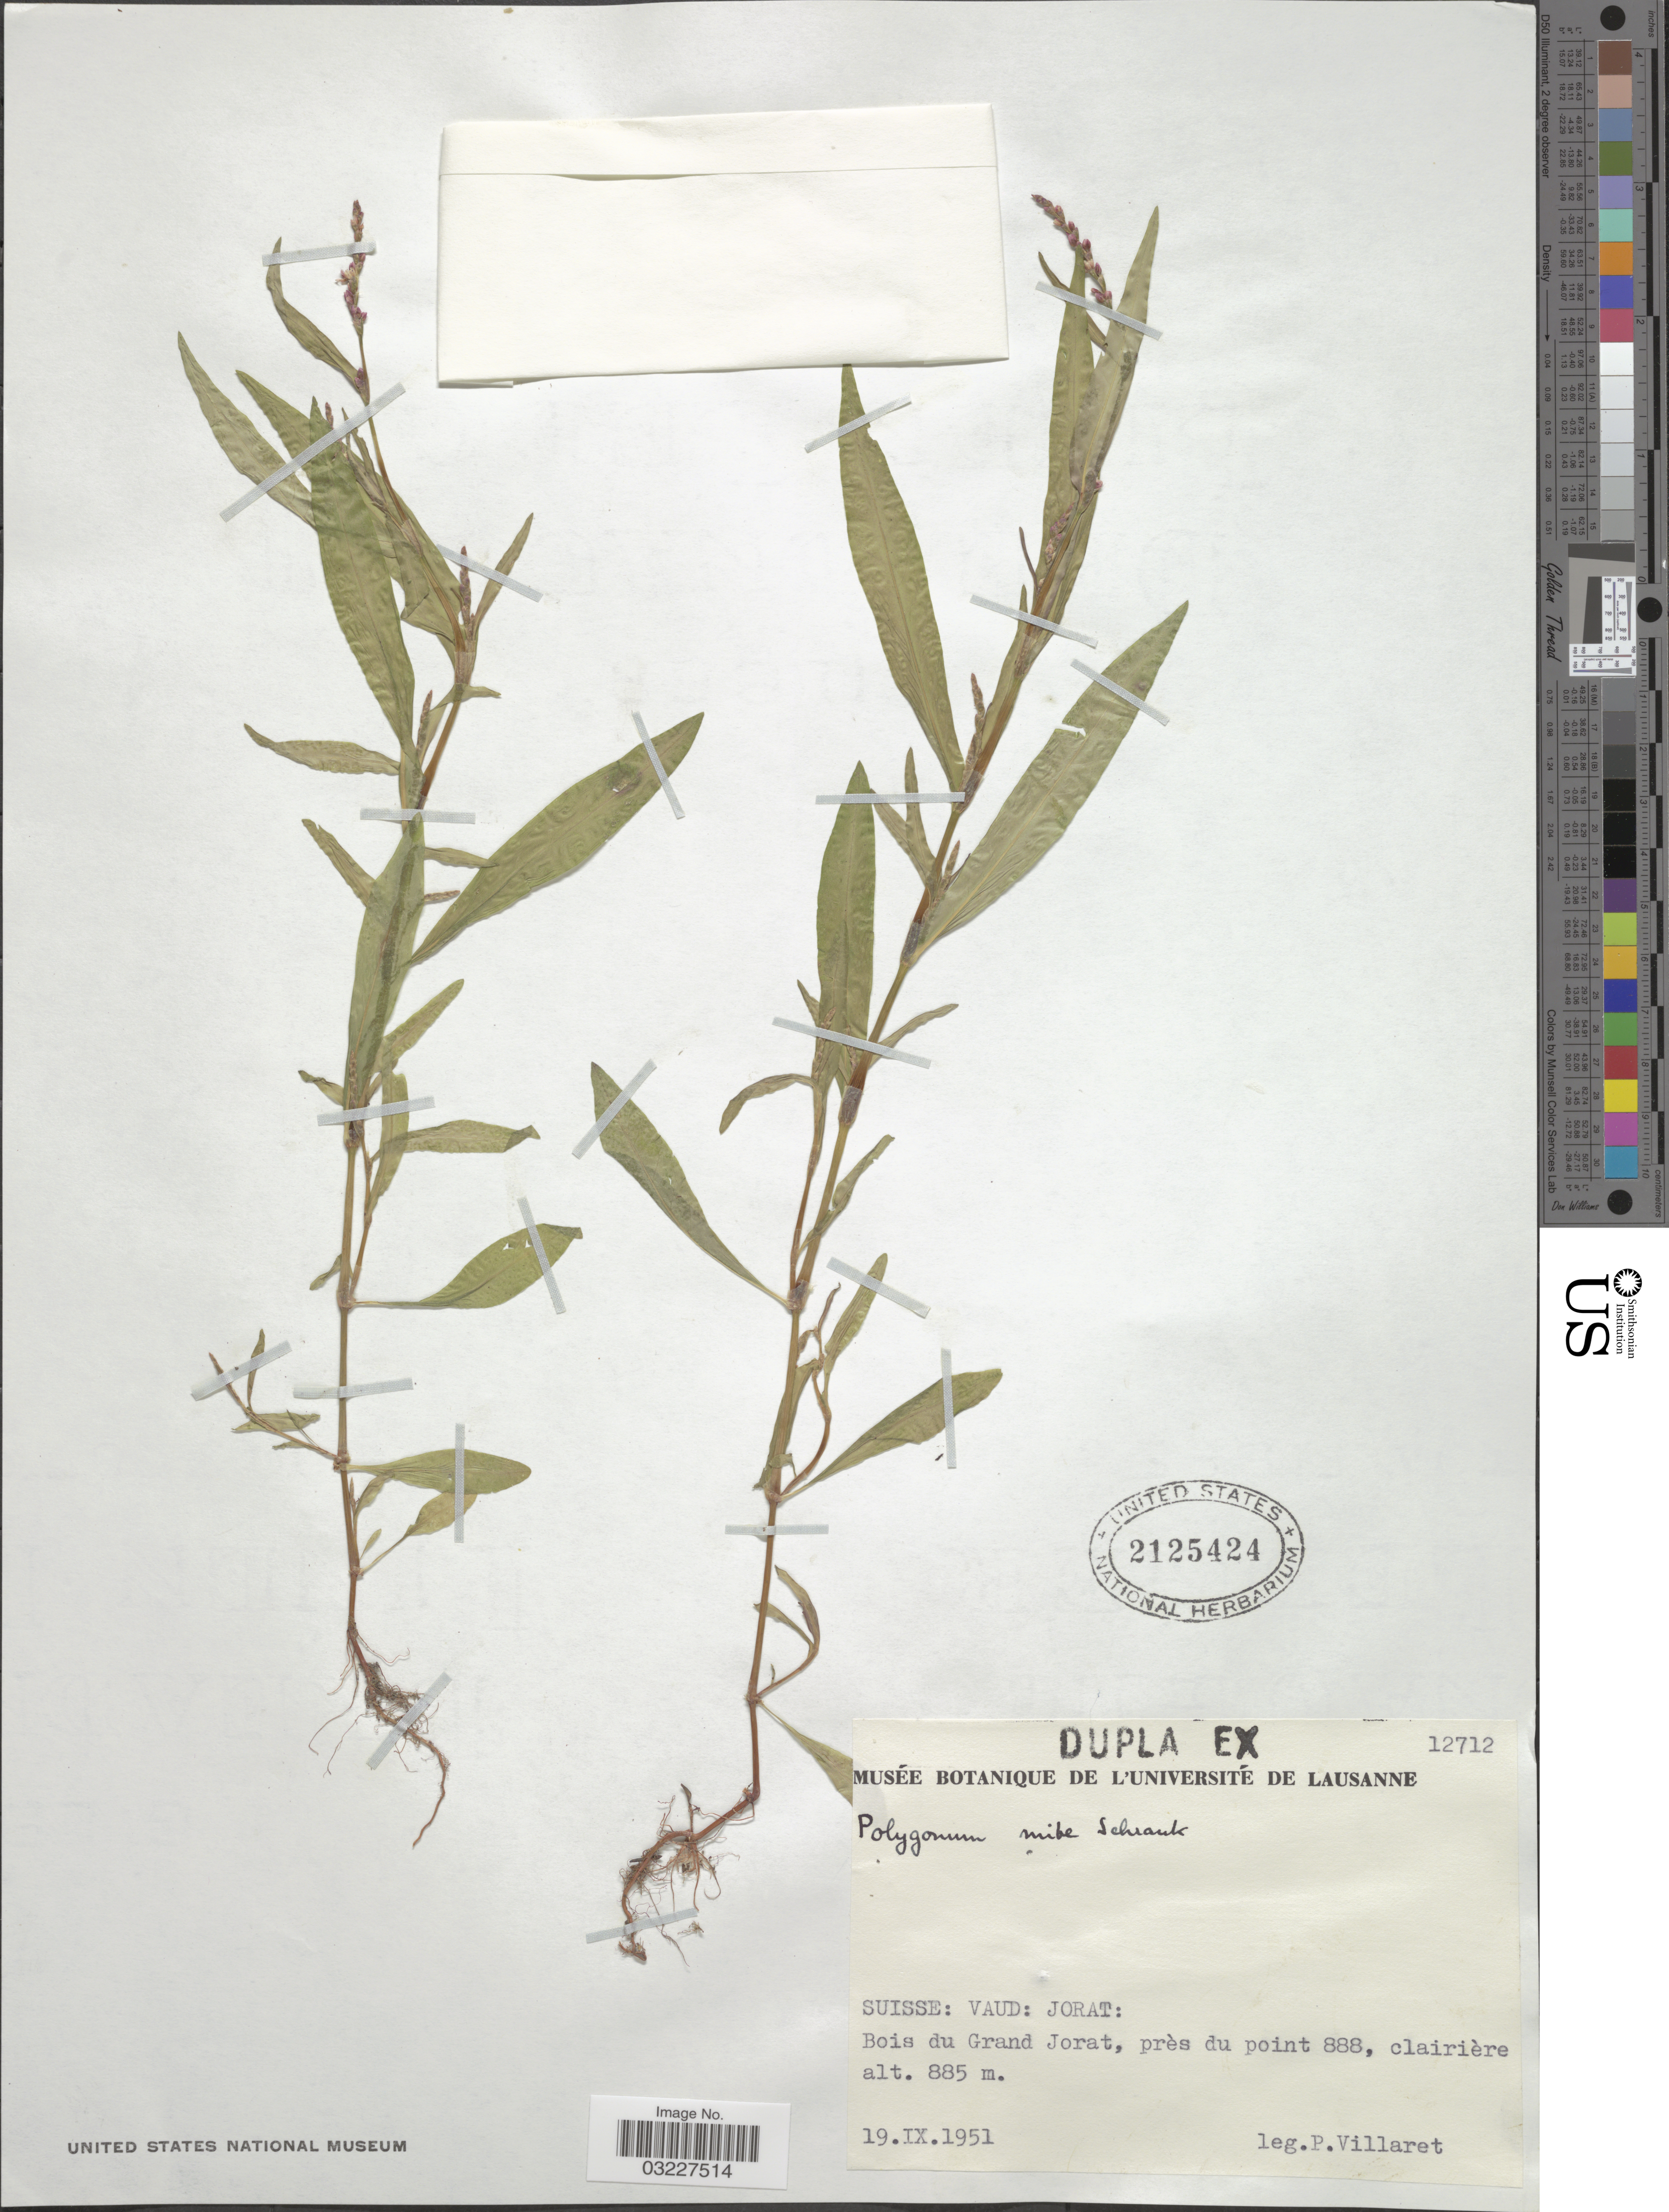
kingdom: Plantae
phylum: Tracheophyta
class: Magnoliopsida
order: Caryophyllales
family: Polygonaceae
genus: Polygonum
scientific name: Polygonum mite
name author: Schrank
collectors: P. Villaret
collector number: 12712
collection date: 1951-09-19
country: Switzerland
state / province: Vaud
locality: Suisse: Vaud: Jorat: Bois du Grand Jorat, près du point 888, clairière.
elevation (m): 885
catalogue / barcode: US 2125424